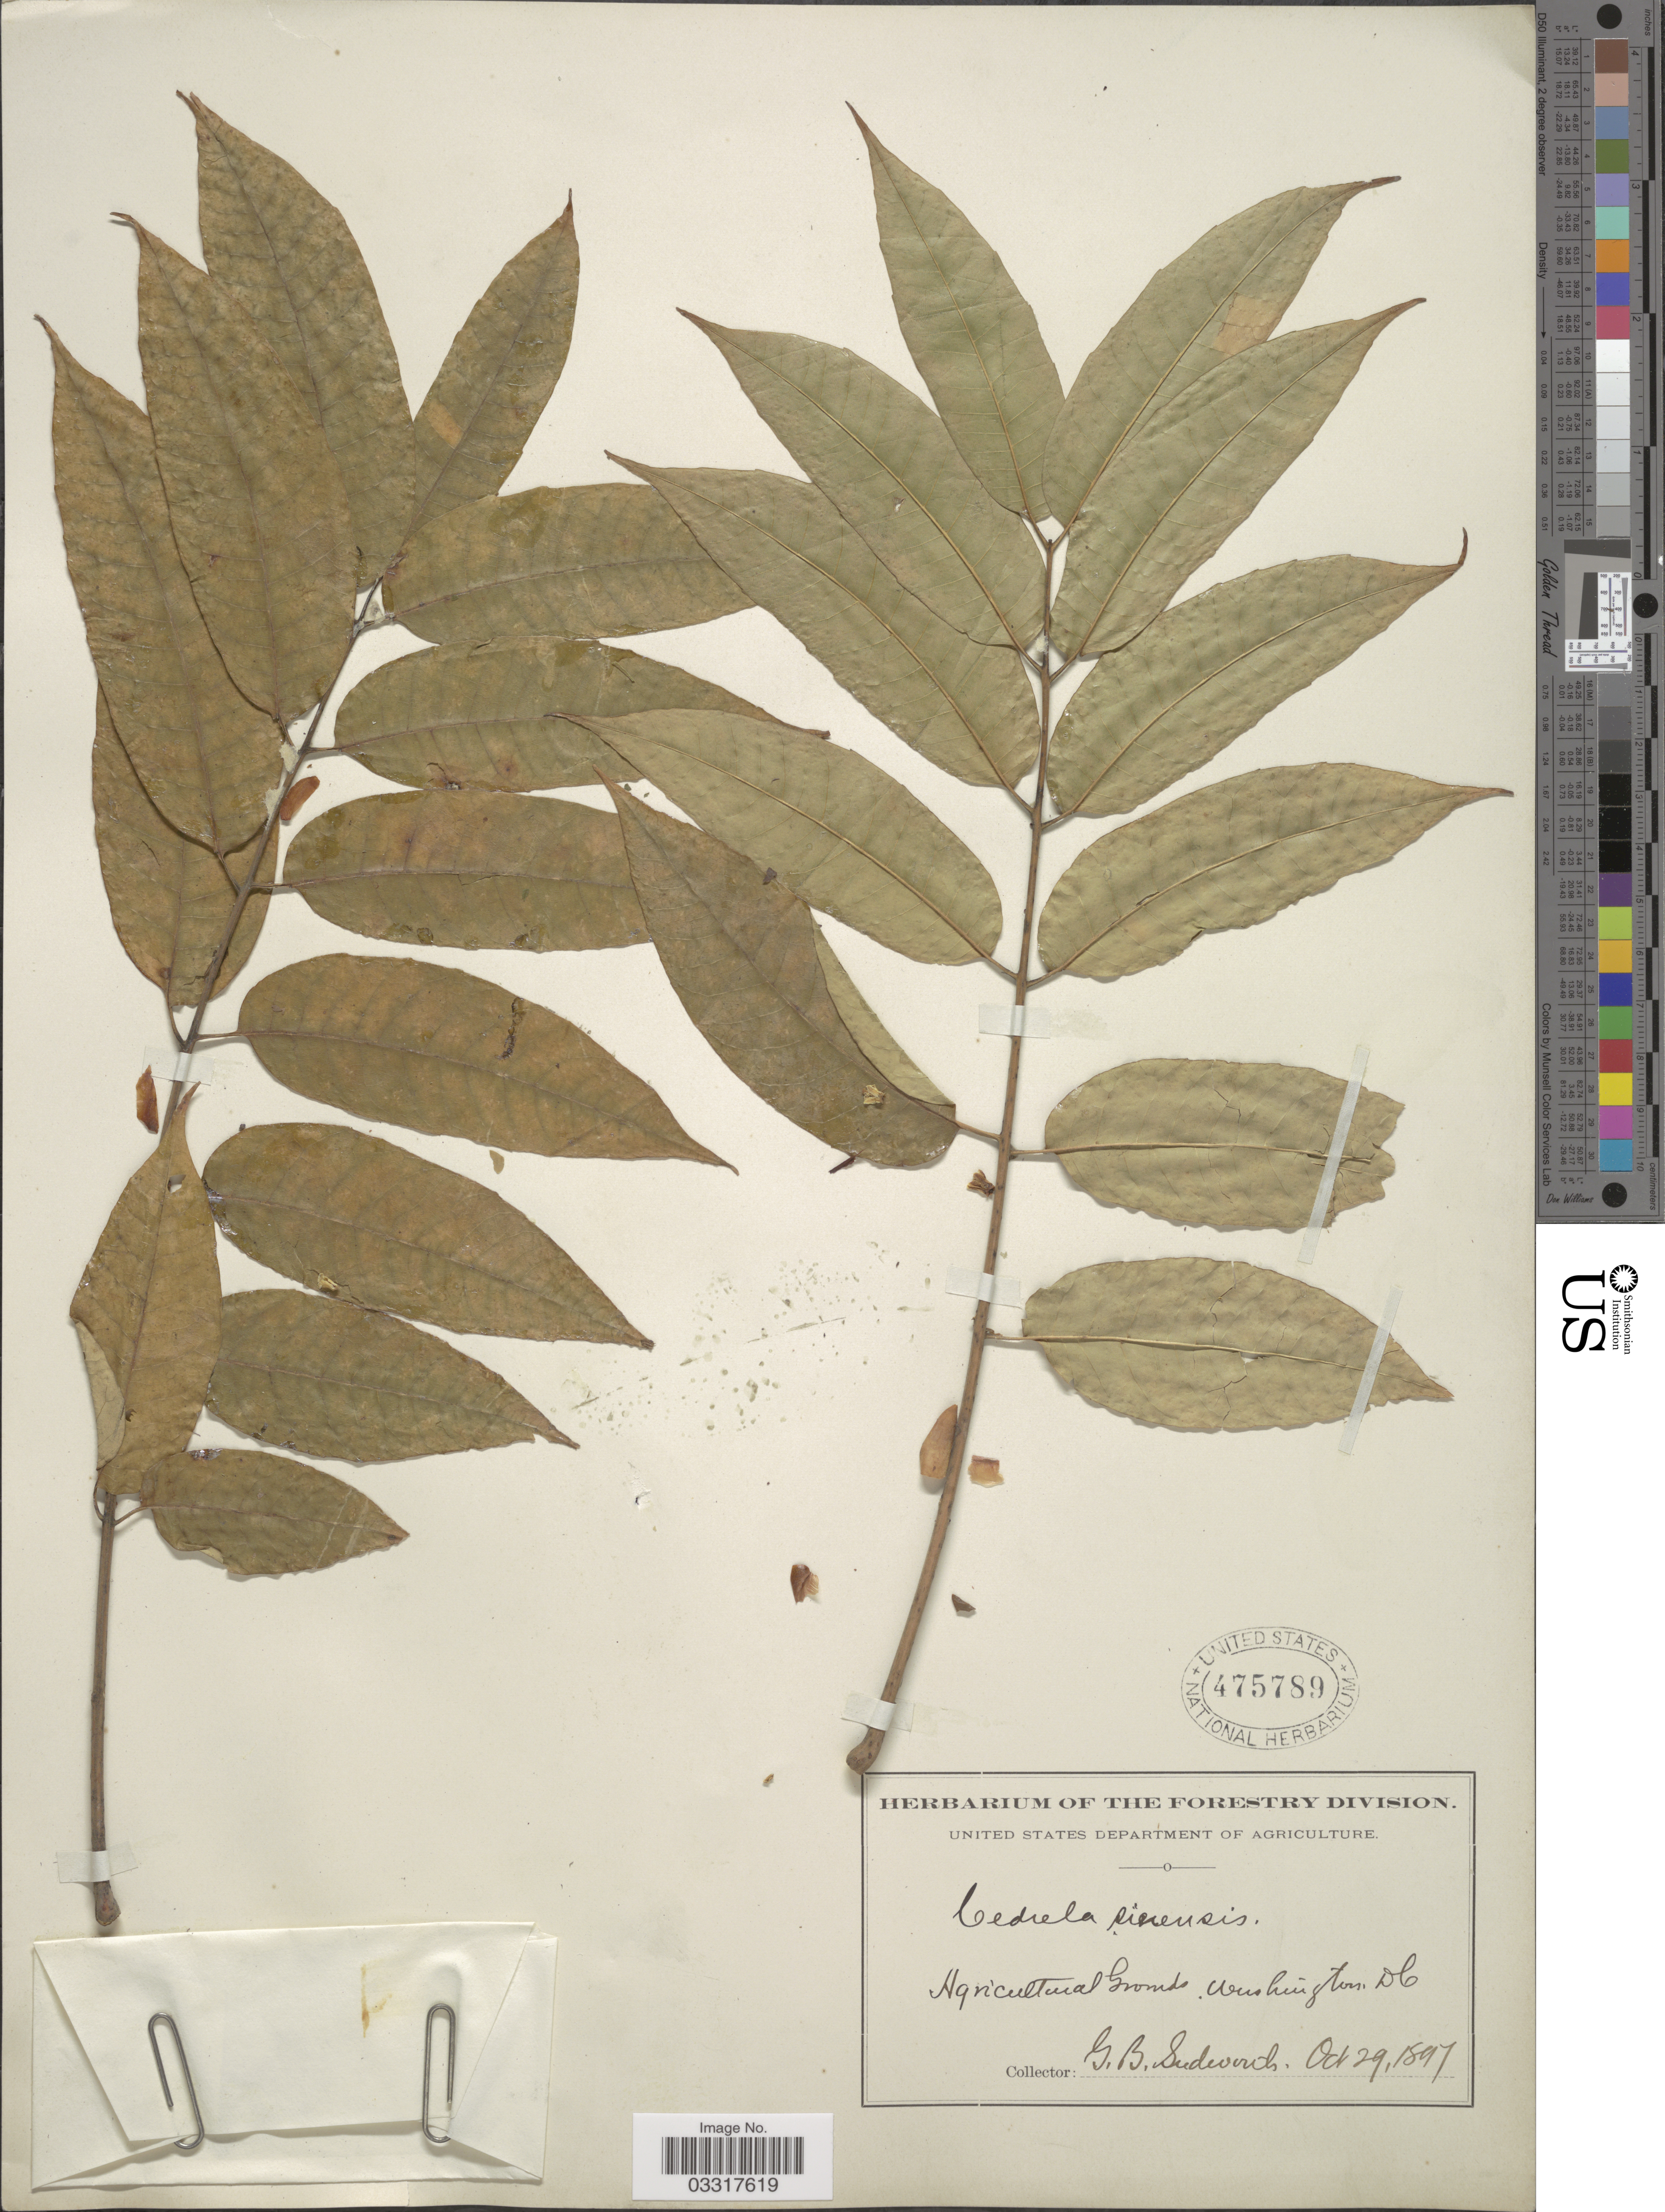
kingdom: Plantae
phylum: Tracheophyta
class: Magnoliopsida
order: Sapindales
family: Meliaceae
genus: Toona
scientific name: Toona sinensis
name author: (A. Juss.) M. Roem.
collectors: G. B. Sudworth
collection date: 1897-10-29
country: United States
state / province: District of Columbia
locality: Agricultural Grounds, Washington DC.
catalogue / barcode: US 475789